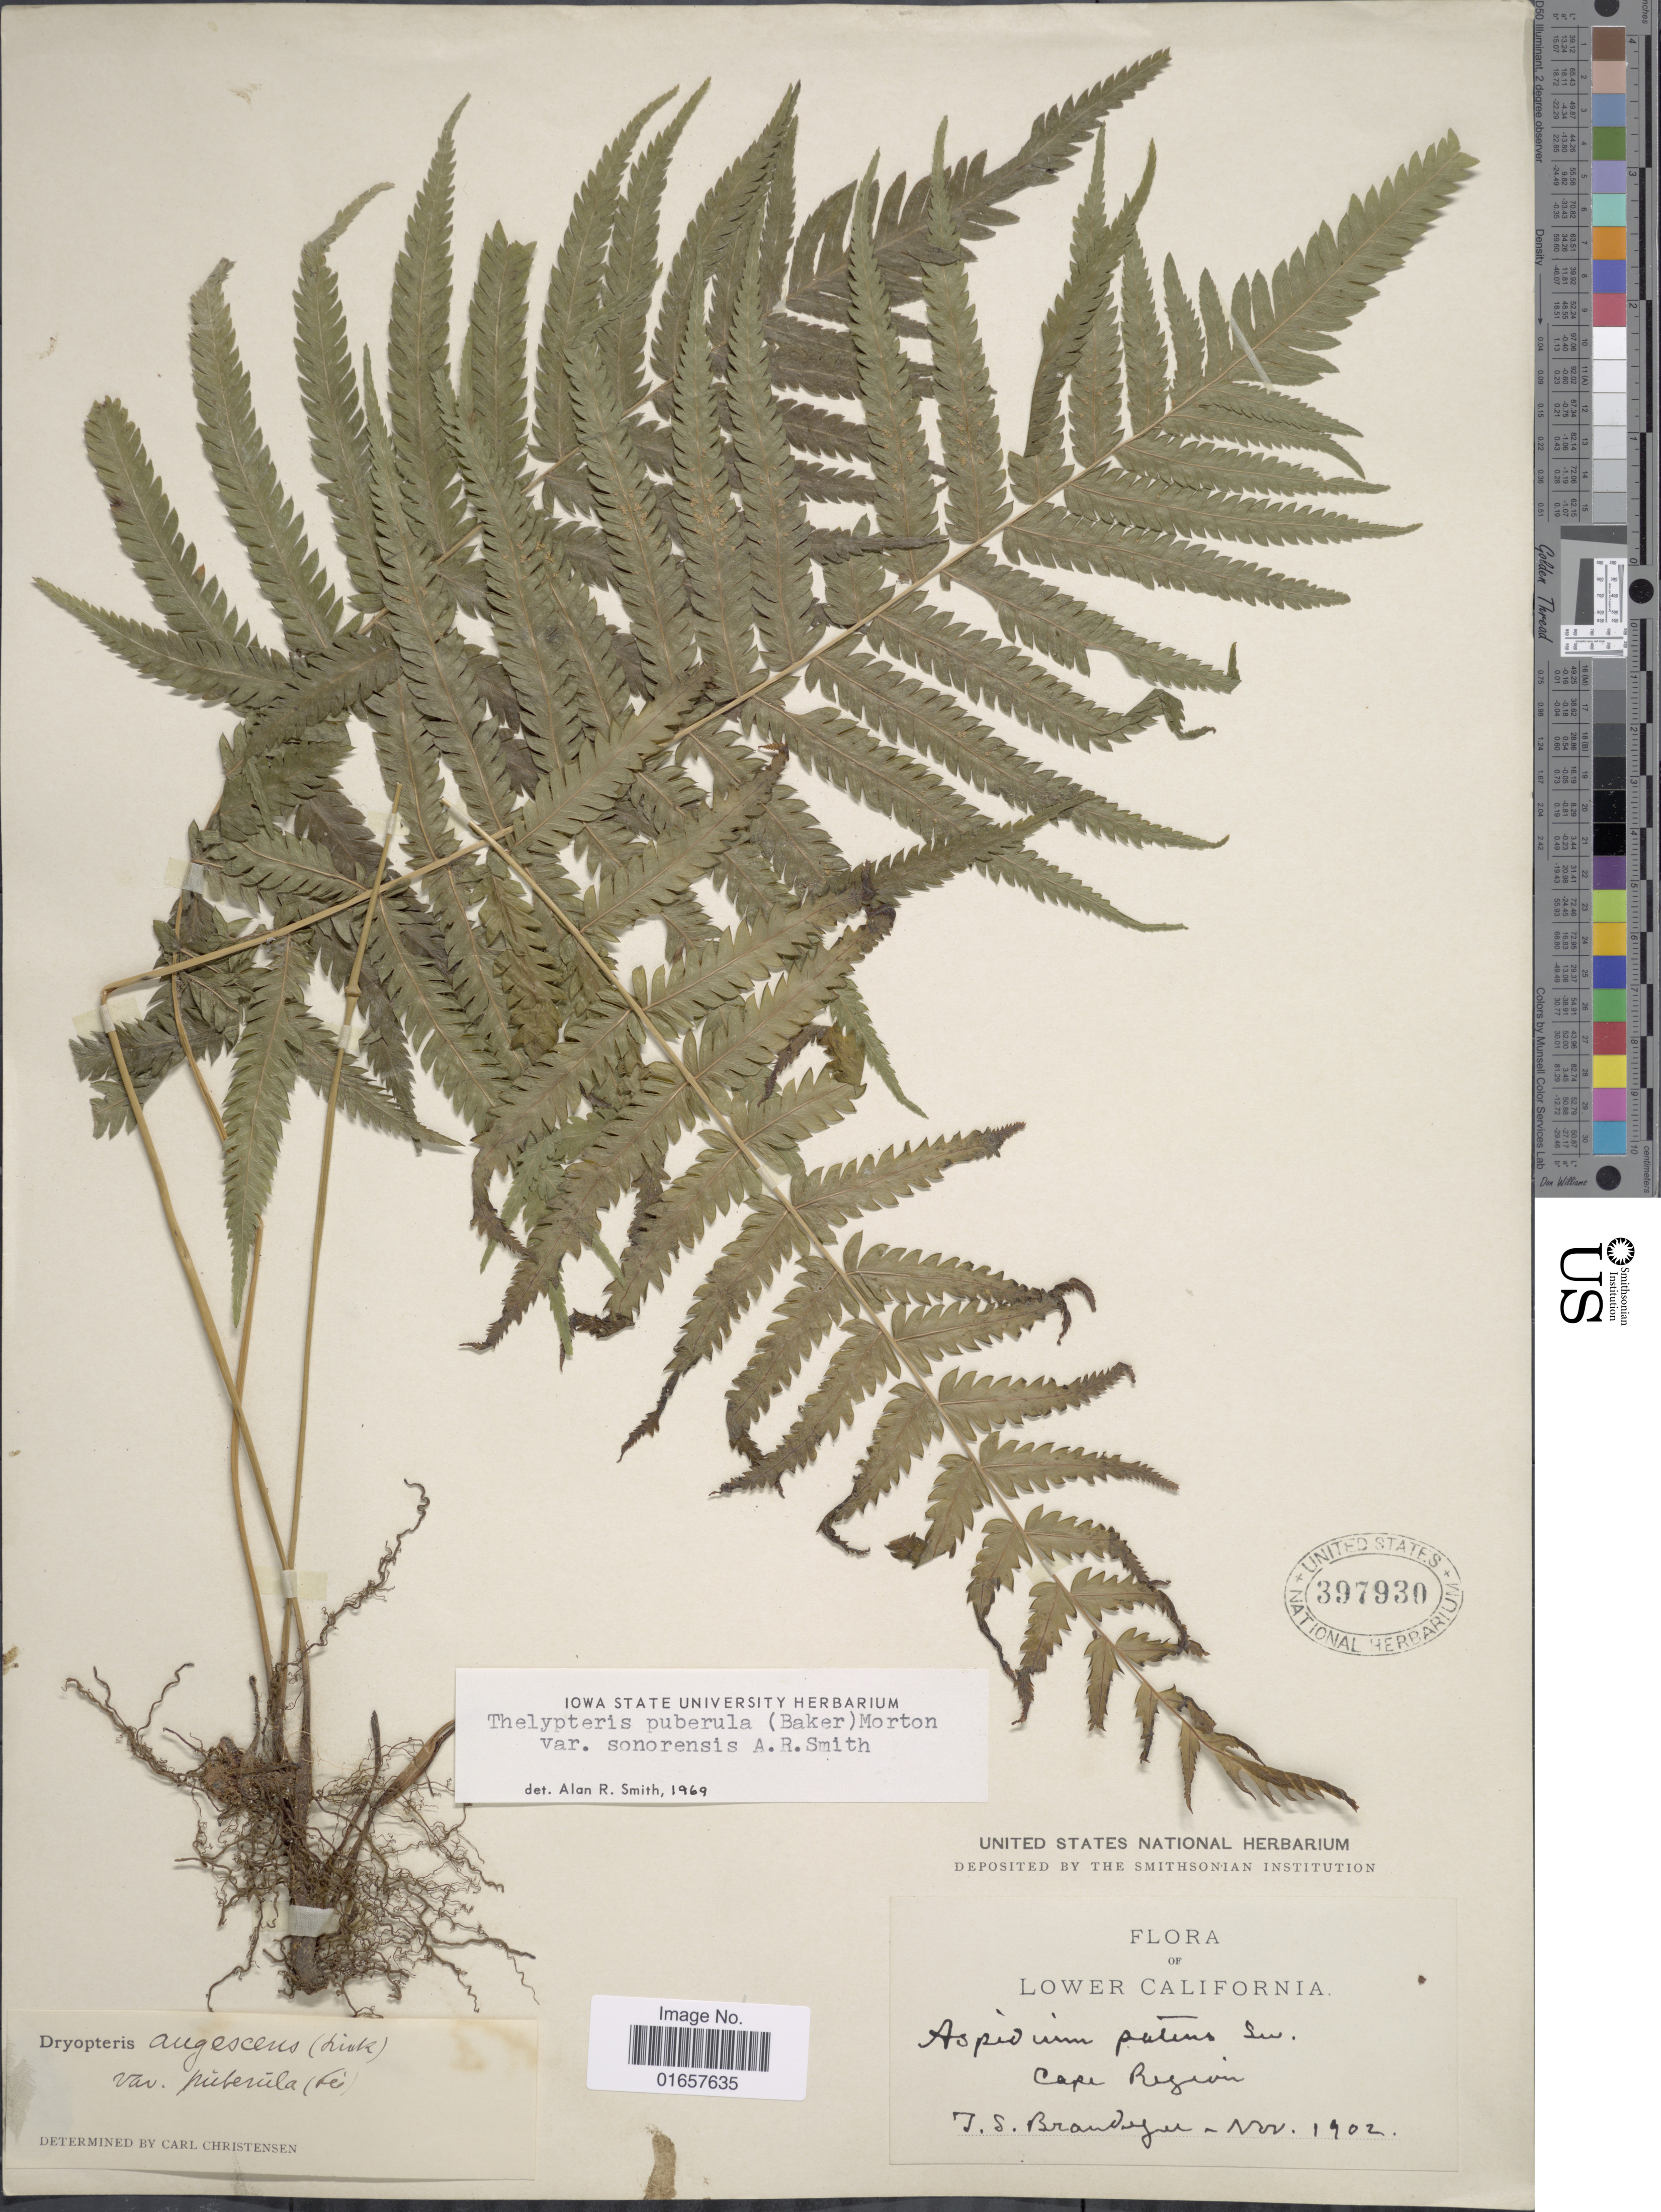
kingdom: Plantae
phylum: Tracheophyta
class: Polypodiopsida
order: Polypodiales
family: Thelypteridaceae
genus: Christella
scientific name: Christella puberula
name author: (Baker) Á. Löve & D. Löve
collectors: I. Brandegus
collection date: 1902-11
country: Mexico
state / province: Baja California Sur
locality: Lower California, Cape Region.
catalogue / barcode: US 397930